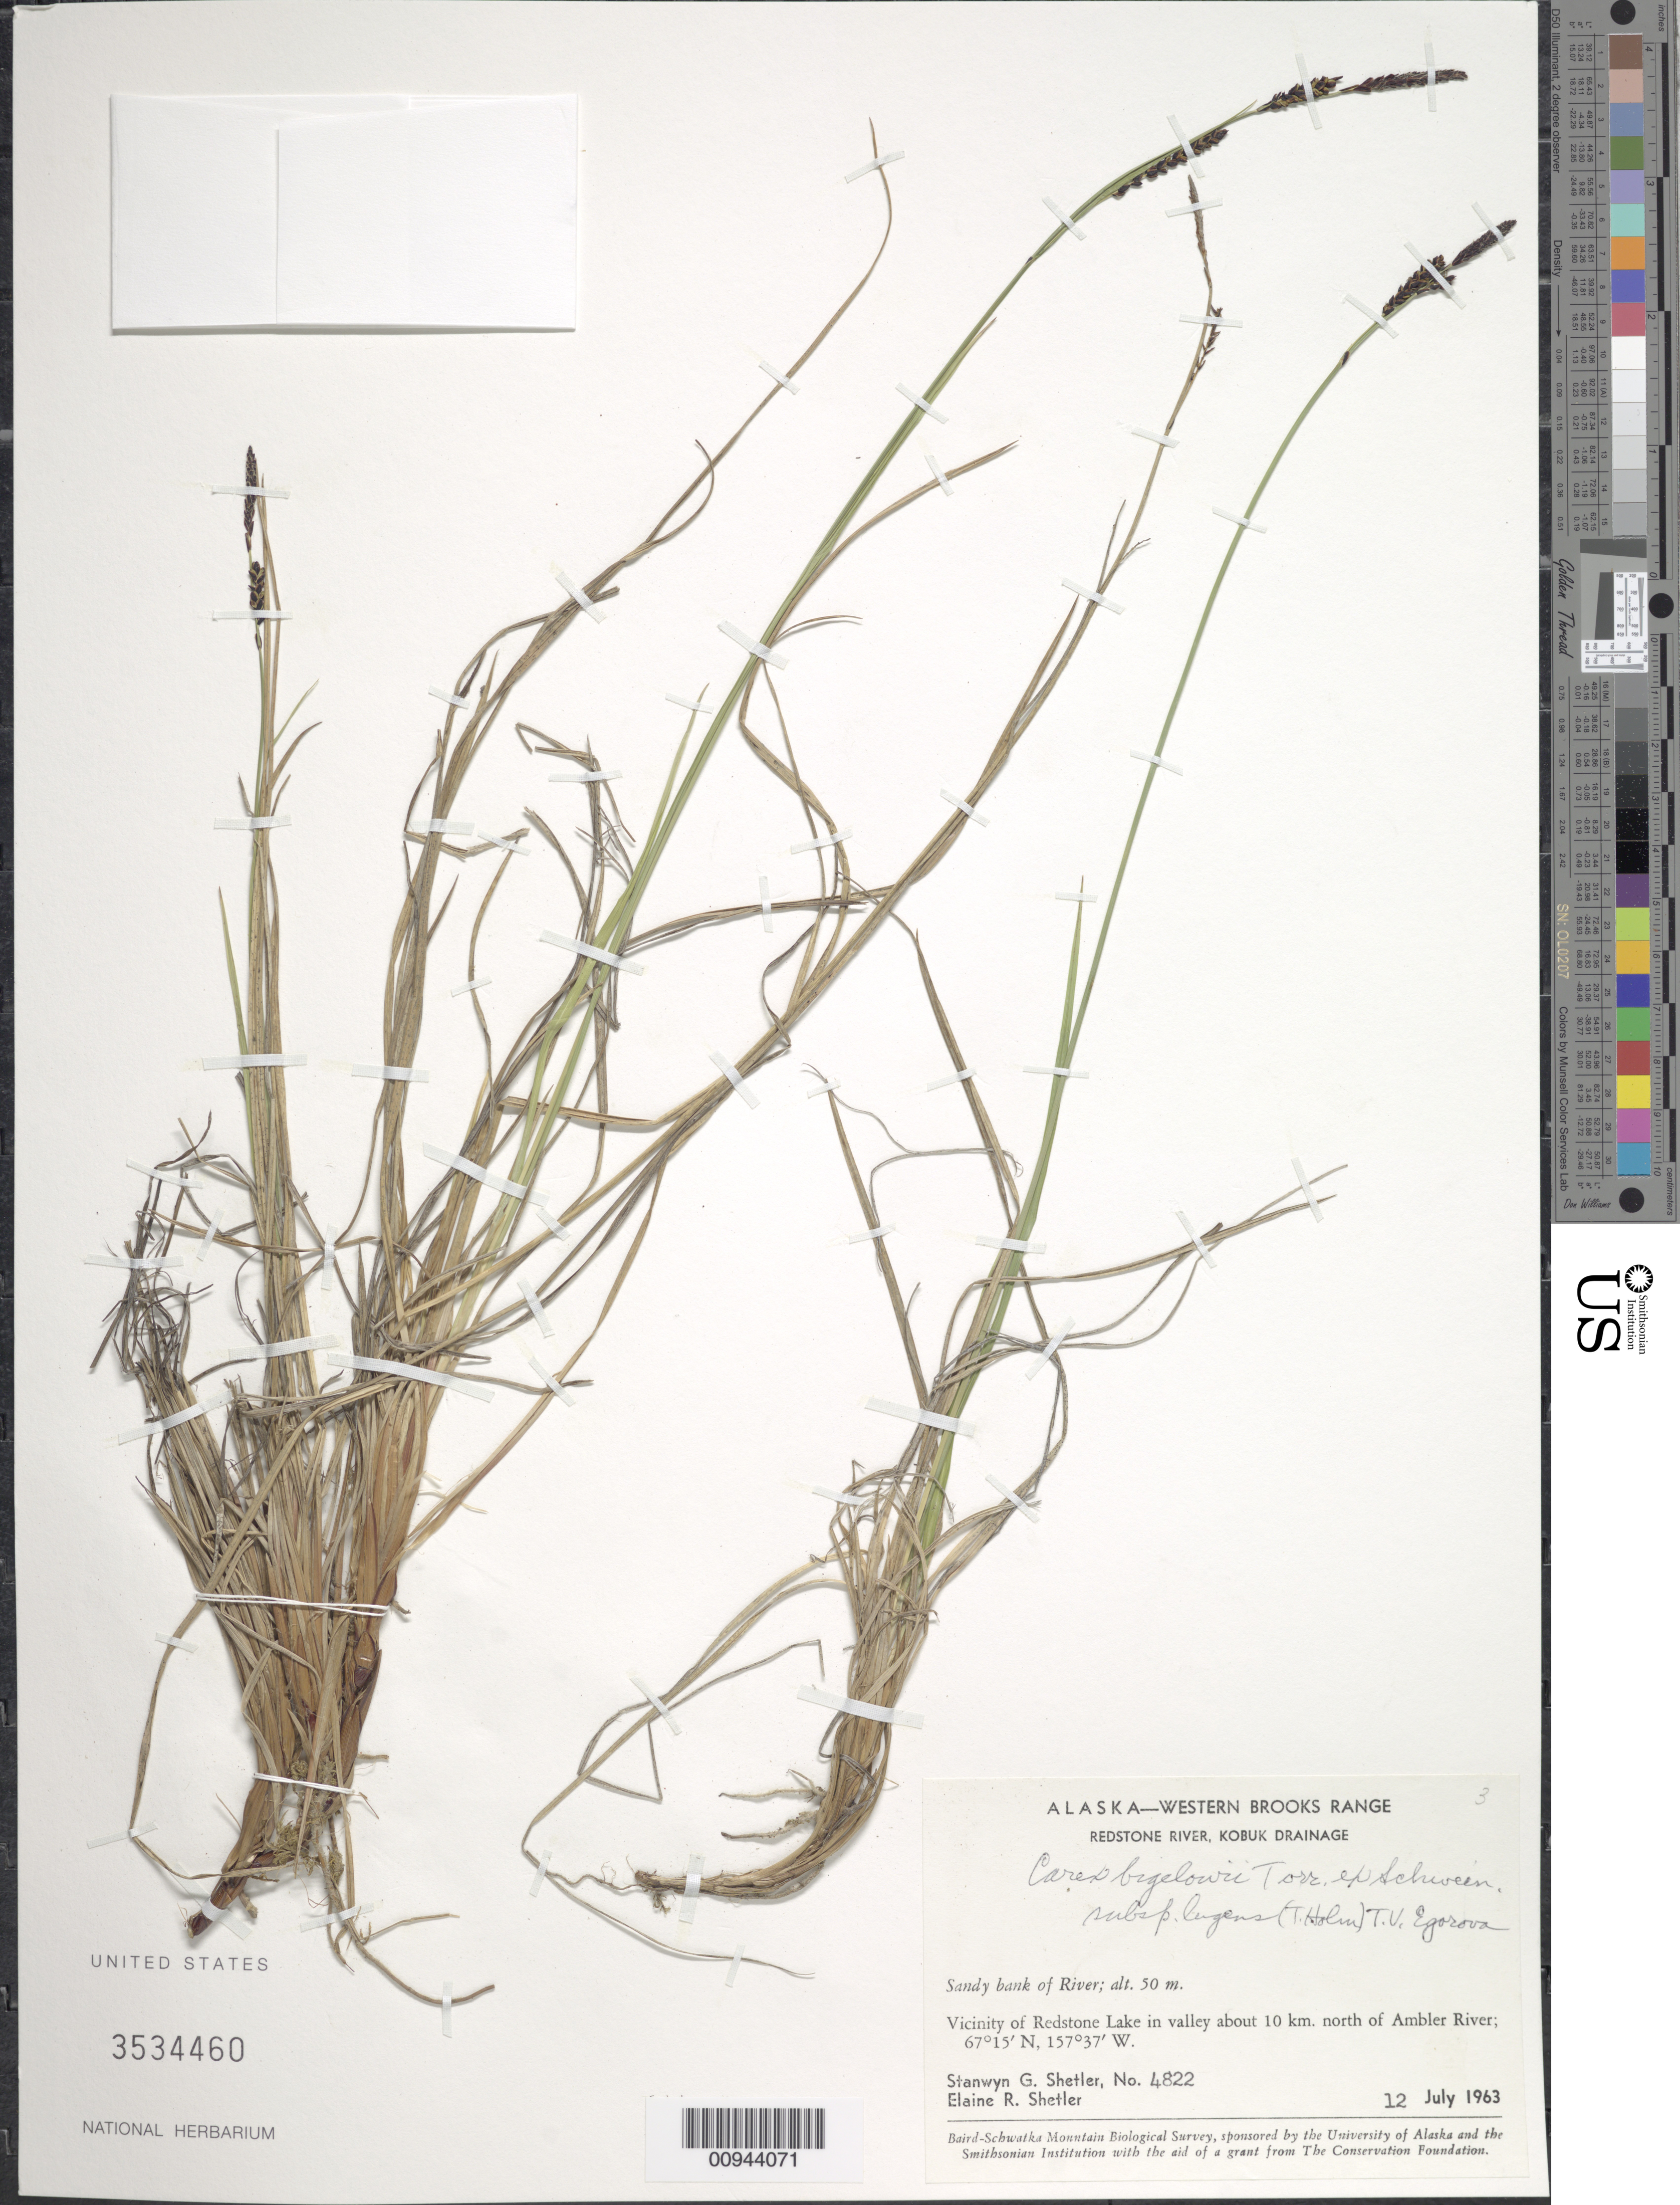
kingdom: Plantae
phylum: Tracheophyta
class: Liliopsida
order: Poales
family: Cyperaceae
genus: Carex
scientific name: Carex bigelowii subsp. lugens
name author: (Holm) T.V. Egorova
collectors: S. Shetler & E. R. Shetler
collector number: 4822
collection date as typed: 12 Jul 1963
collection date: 1963-07-12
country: United States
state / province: Alaska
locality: Vicinity of Redstone Lake in valley about 10 km. north of Ambler River. Western Brooks Range, Redstone River, Kobuk Drainage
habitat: Sandy bank of River.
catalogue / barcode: US 3534460